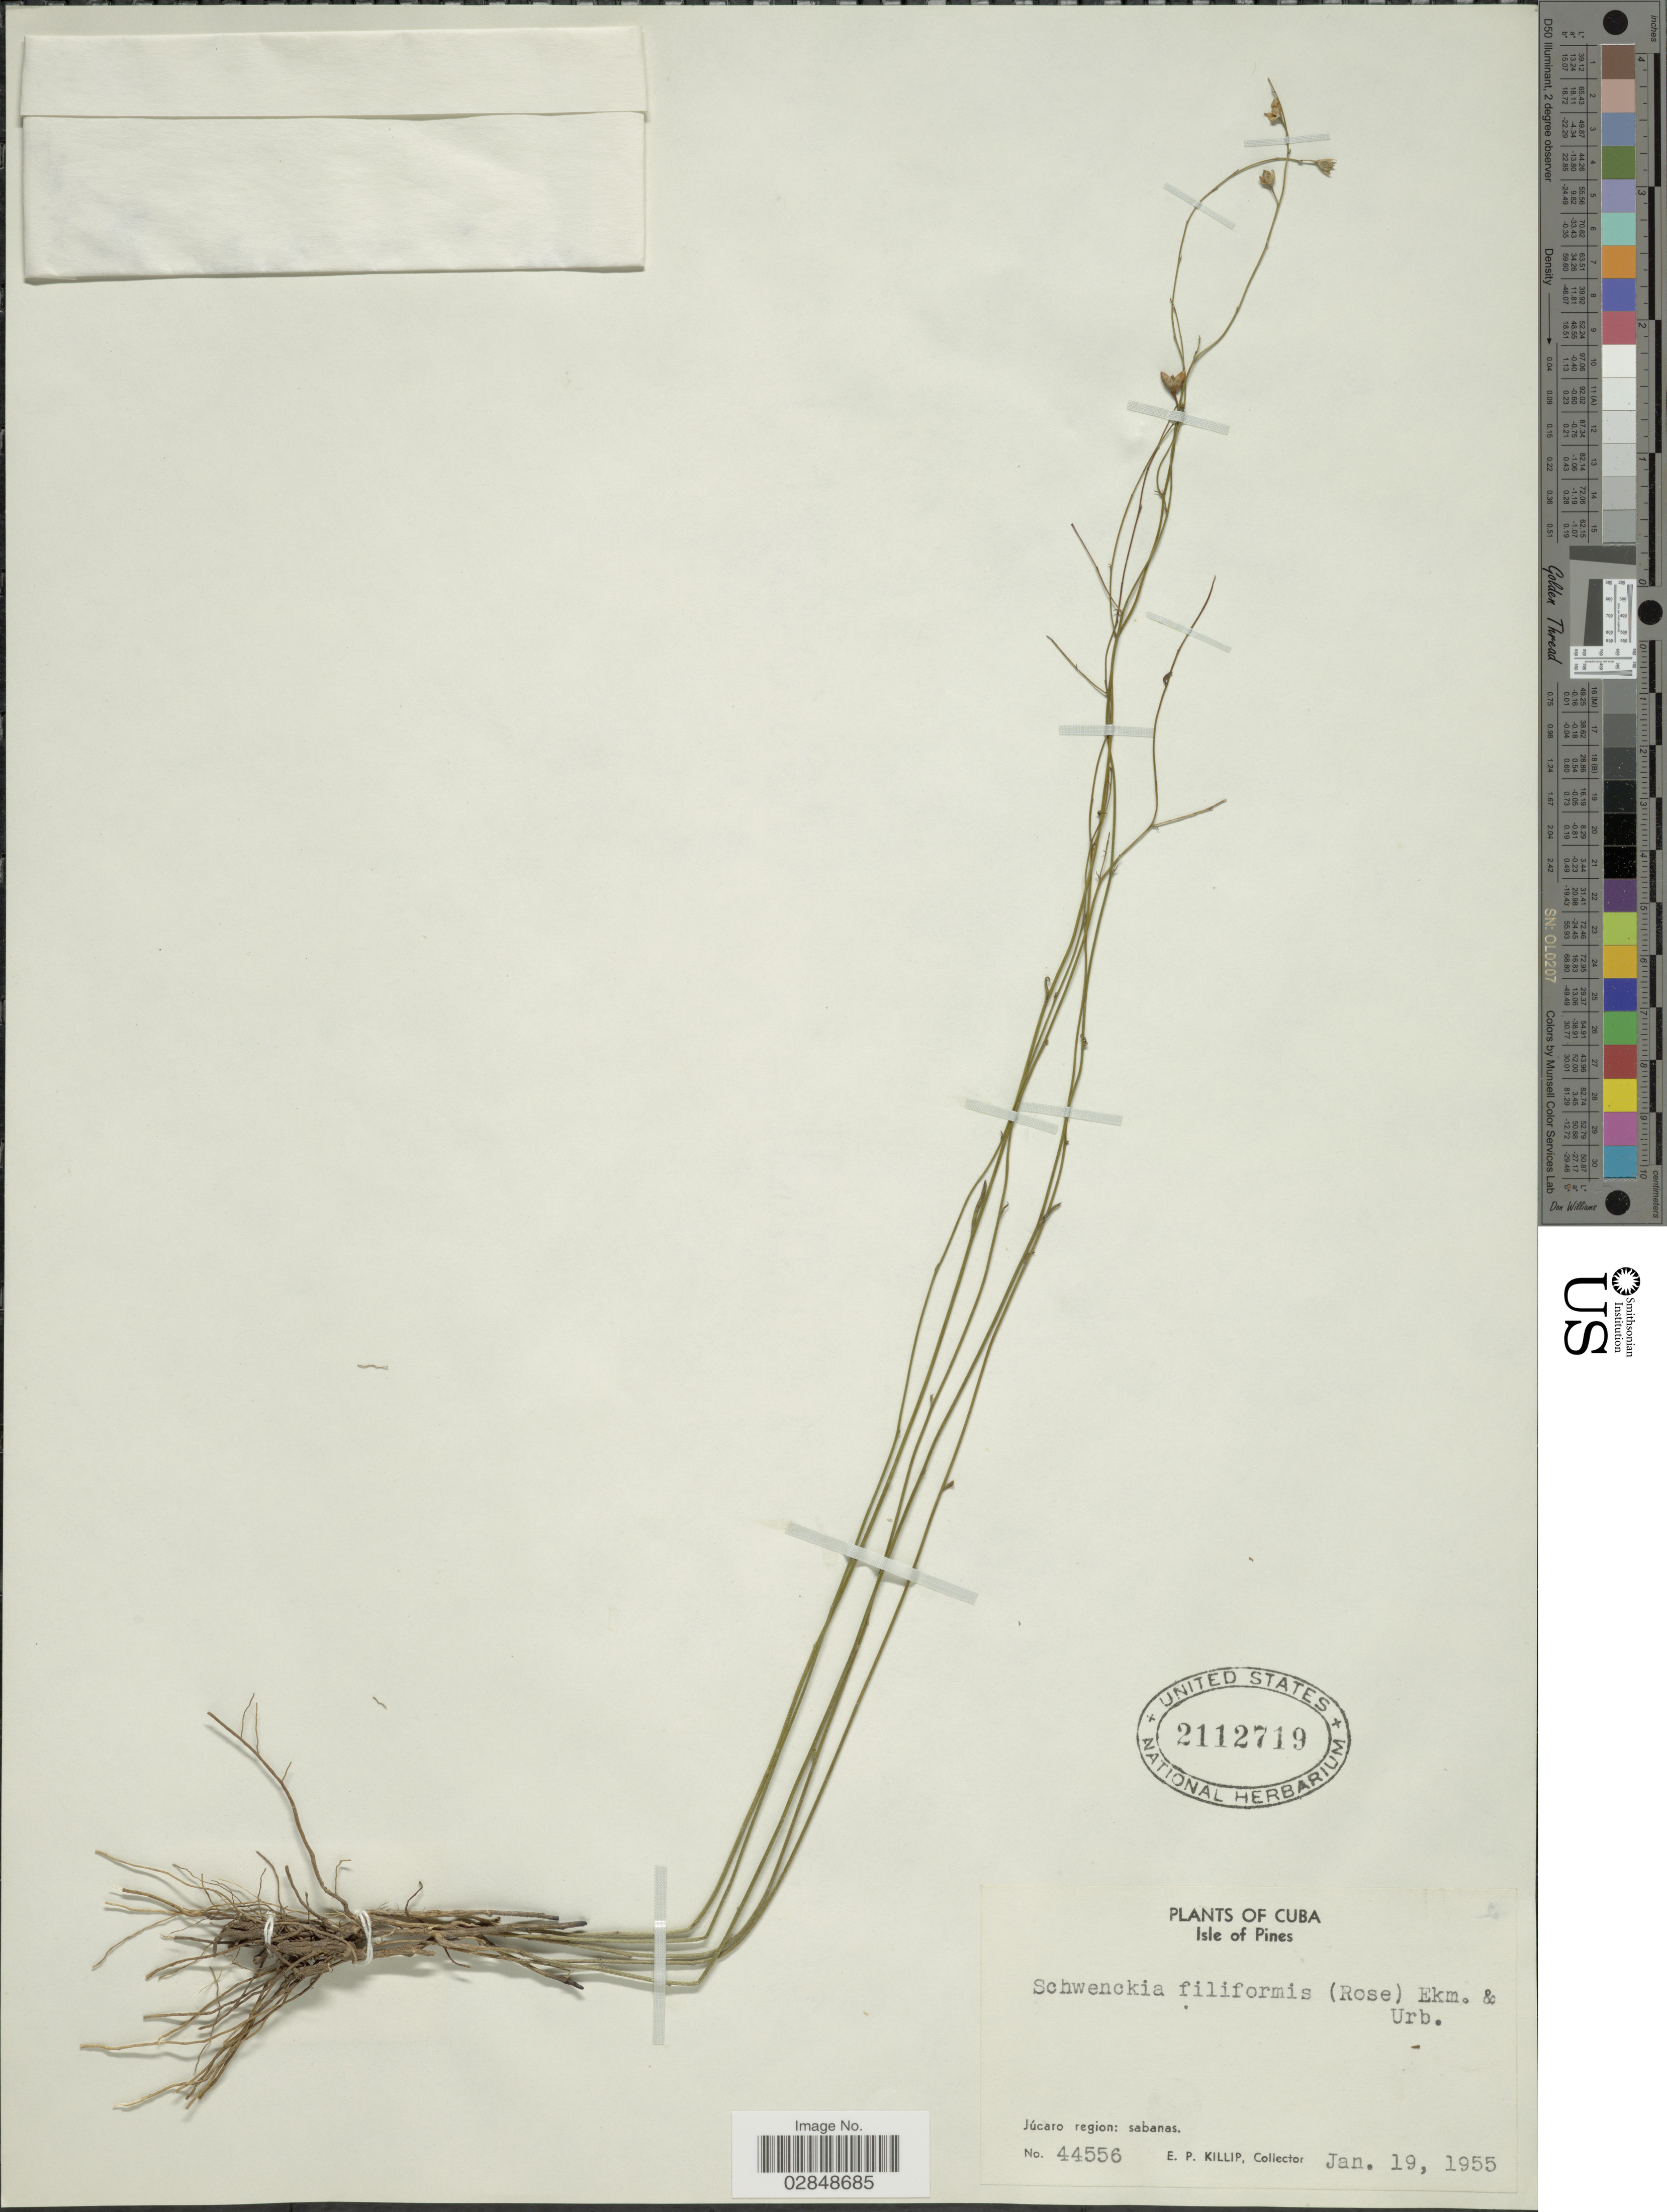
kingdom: Plantae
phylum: Tracheophyta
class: Magnoliopsida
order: Solanales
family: Solanaceae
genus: Schwenckia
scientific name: Schwenckia filiformis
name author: Ekman in Urb.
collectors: E. P. Killip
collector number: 44556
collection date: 1955-01-19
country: Cuba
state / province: Isla de la Juventud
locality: Isle of Pines. Júcaro region: sabanas.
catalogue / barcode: US 2112719